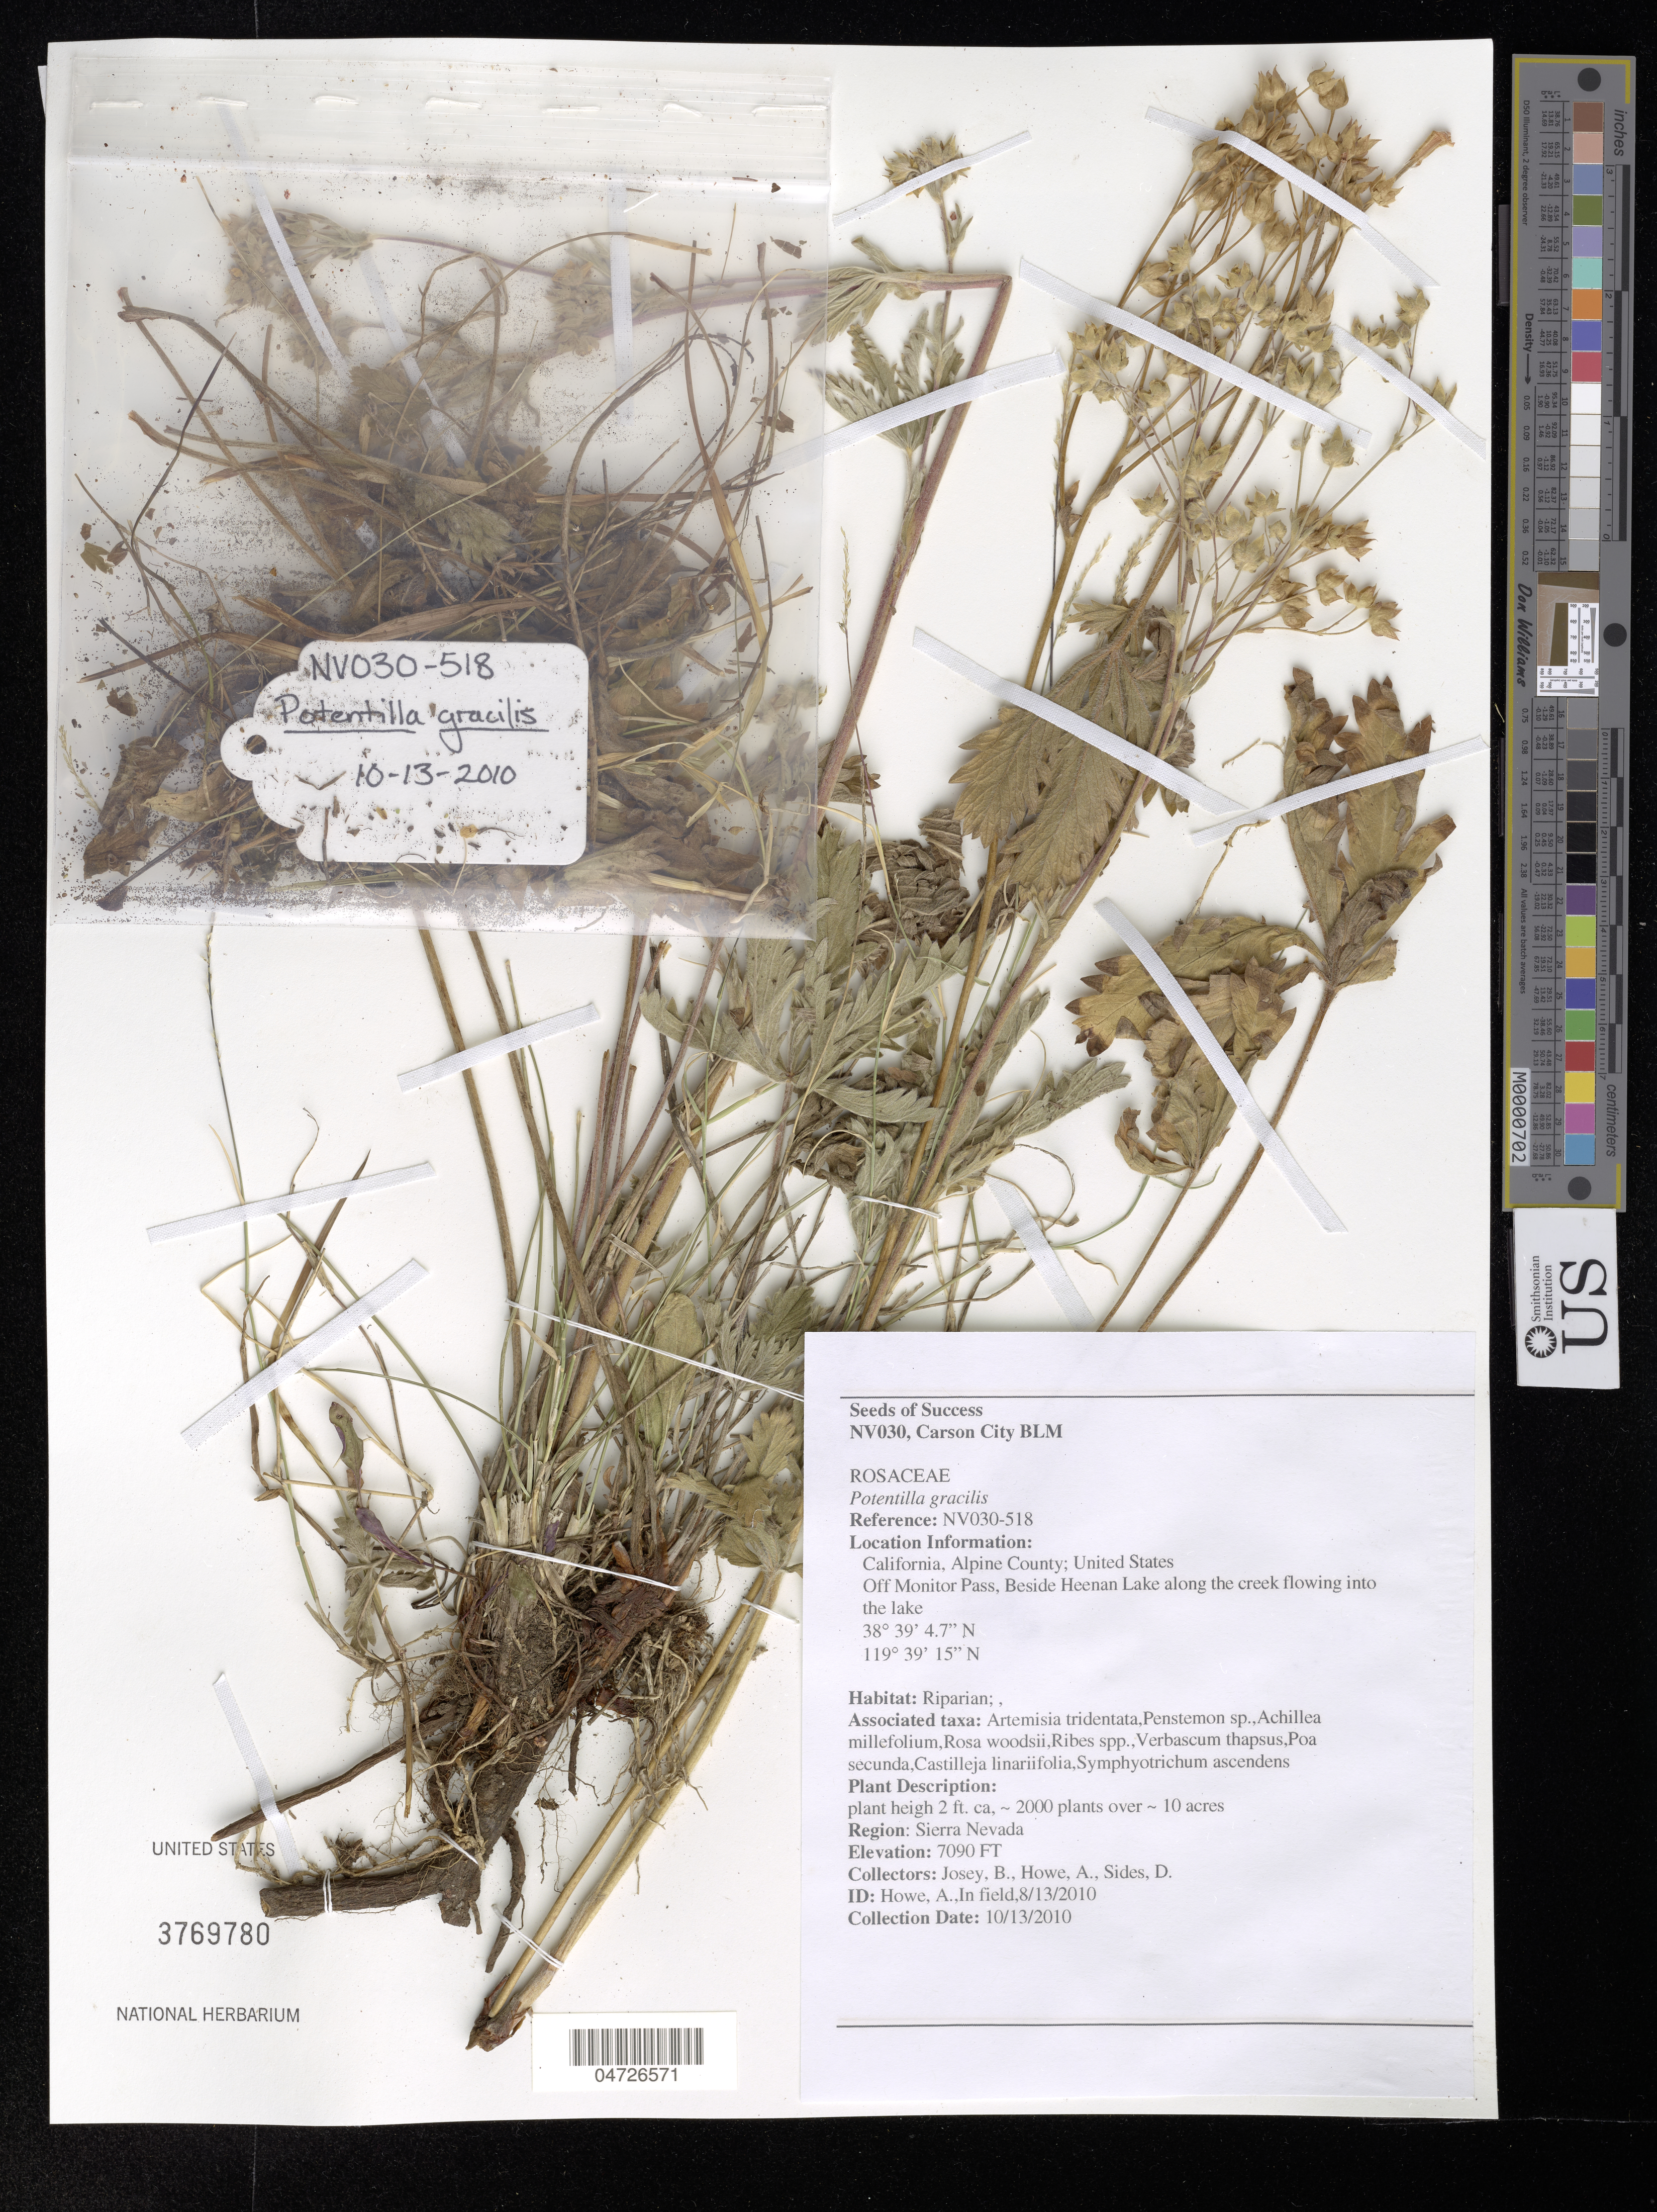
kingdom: Plantae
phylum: Tracheophyta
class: Magnoliopsida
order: Rosales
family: Rosaceae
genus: Potentilla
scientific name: Potentilla gracilis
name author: Douglas ex Hook.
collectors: B. Josey, A. Howe & D. Sides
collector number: NV030-518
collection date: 2010-08-13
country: United States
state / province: California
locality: Alpine County. Off Monitor Pass, Beside Heenan Lake along the creek flowing into the lake.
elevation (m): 2161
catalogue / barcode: US 3769780